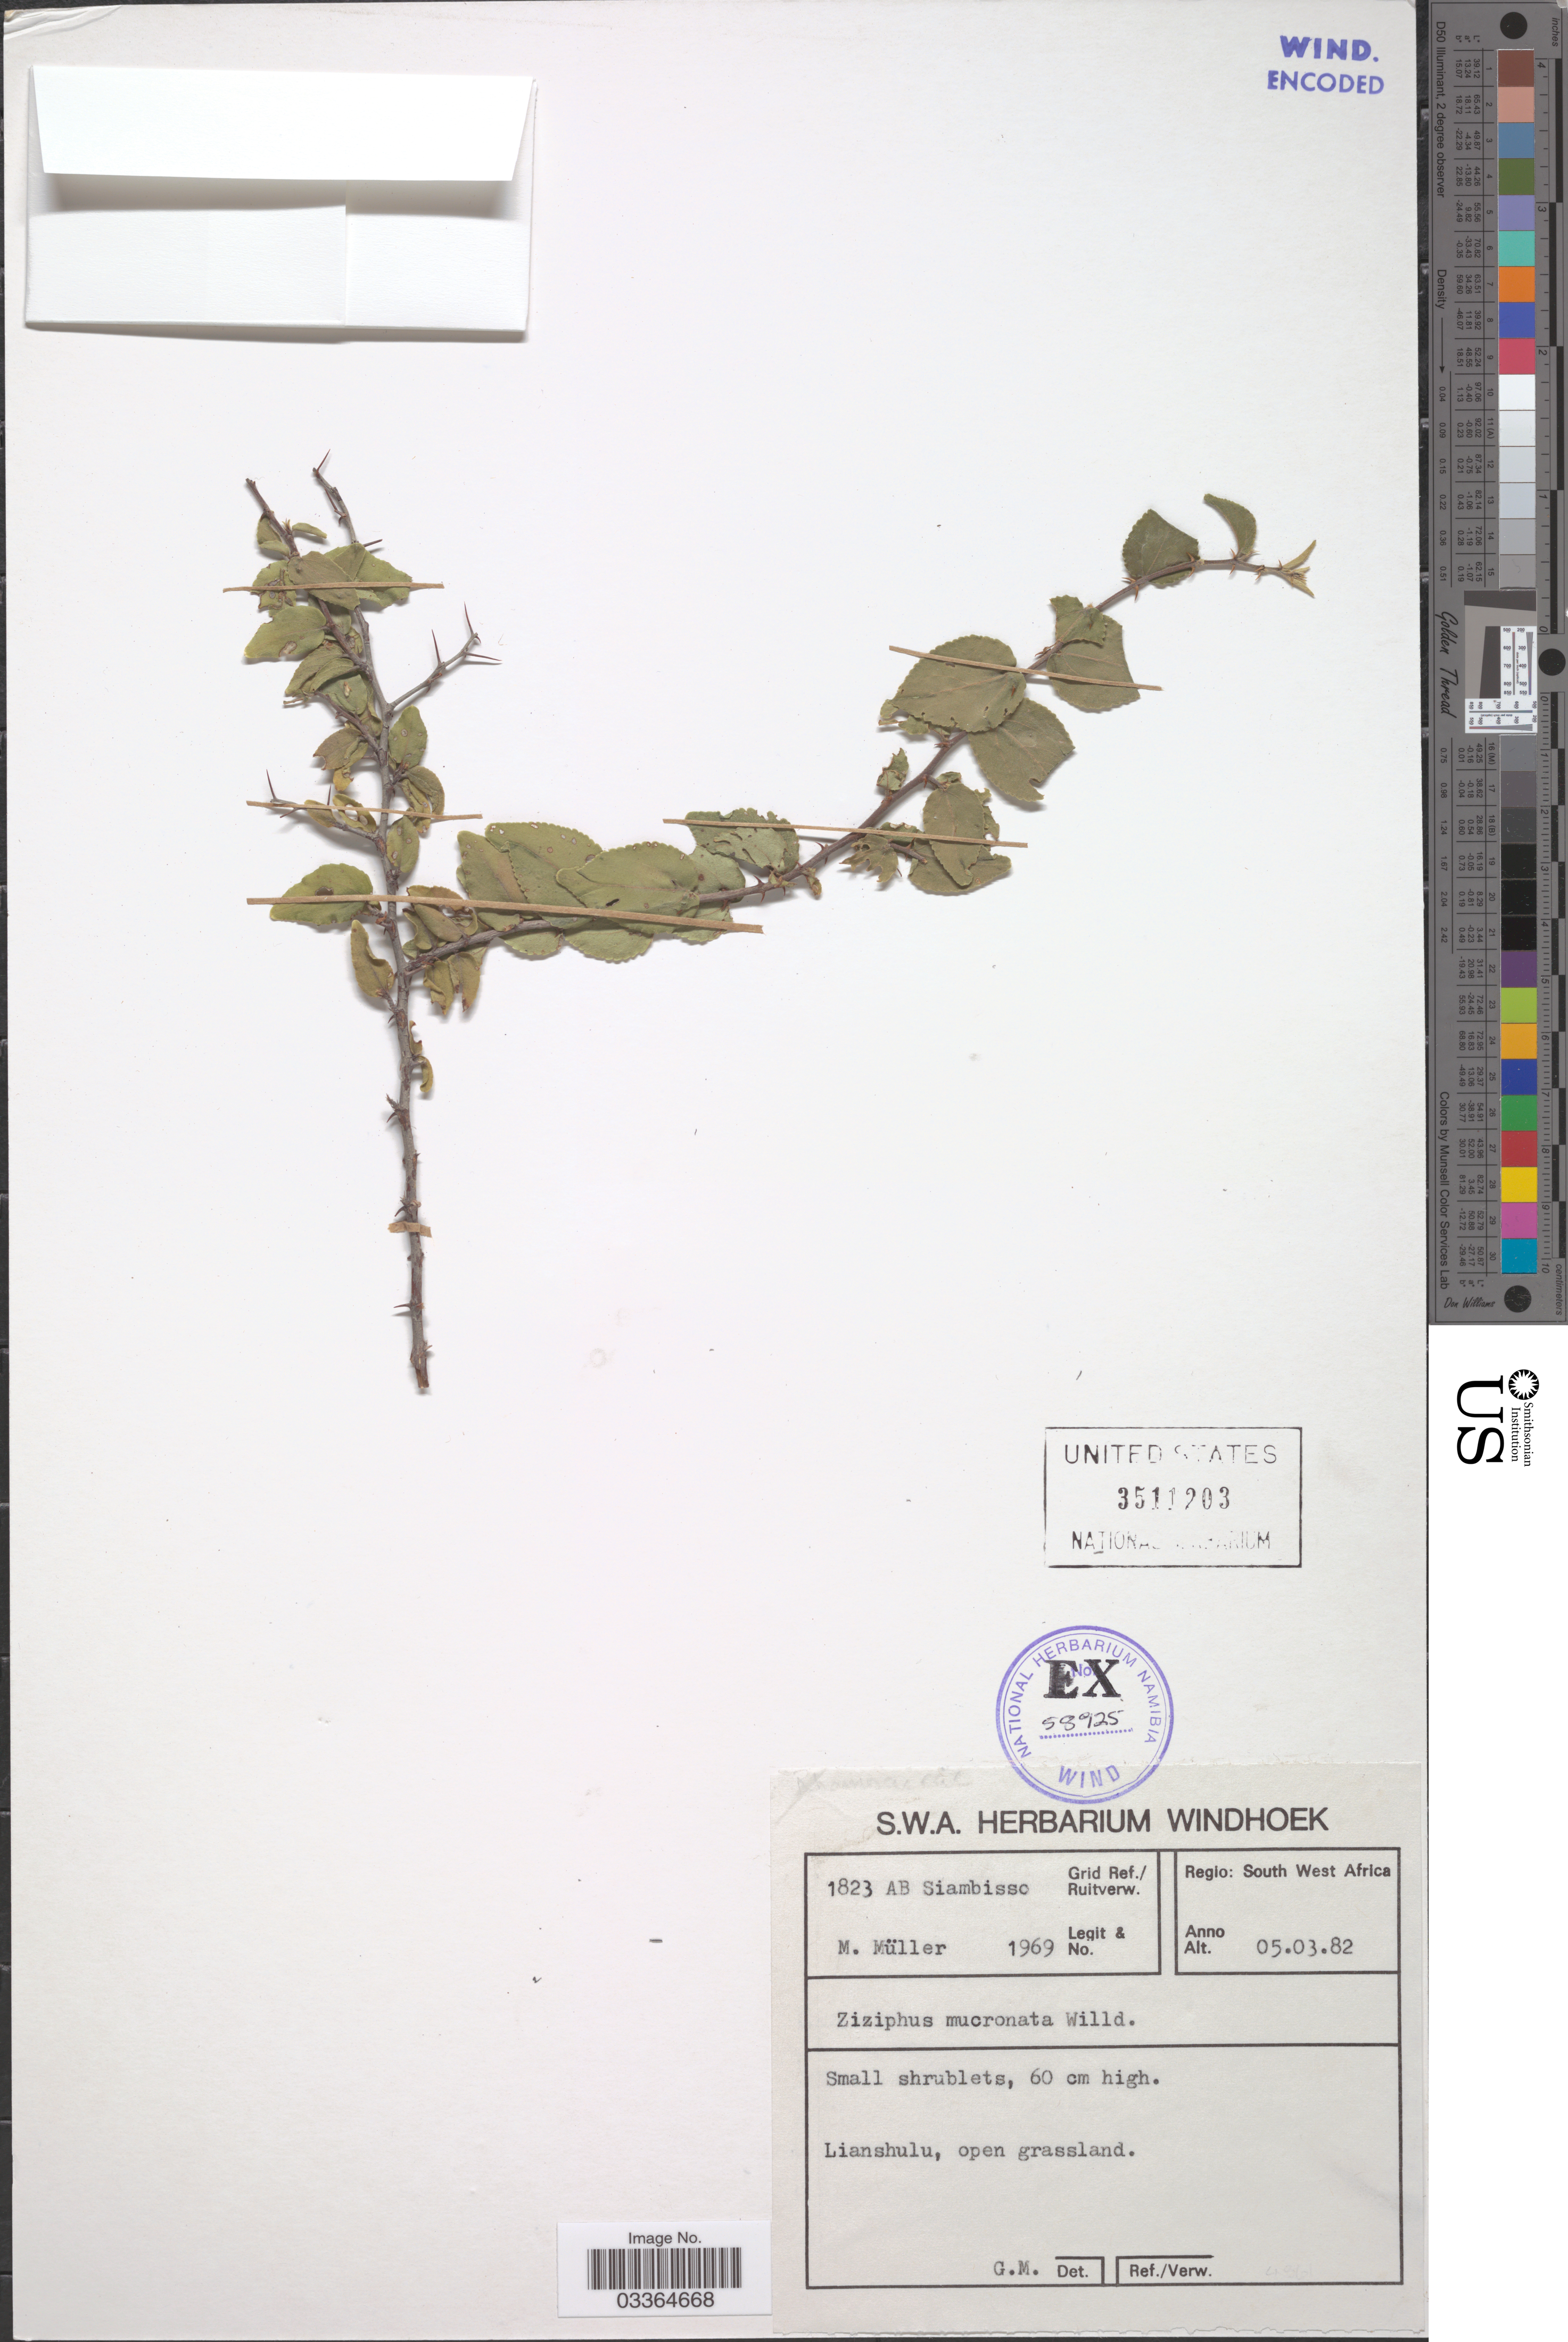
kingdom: Plantae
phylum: Tracheophyta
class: Magnoliopsida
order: Rosales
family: Rhamnaceae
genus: Ziziphus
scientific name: Ziziphus mucronata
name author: Willd.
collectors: M. Müller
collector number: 1969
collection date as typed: Transcribed d/m/y: 5/3/82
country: Namibia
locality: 1823 AB Siambisso Grid Ref. Regio: South West Africa. Lianshulu.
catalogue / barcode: US 3511203